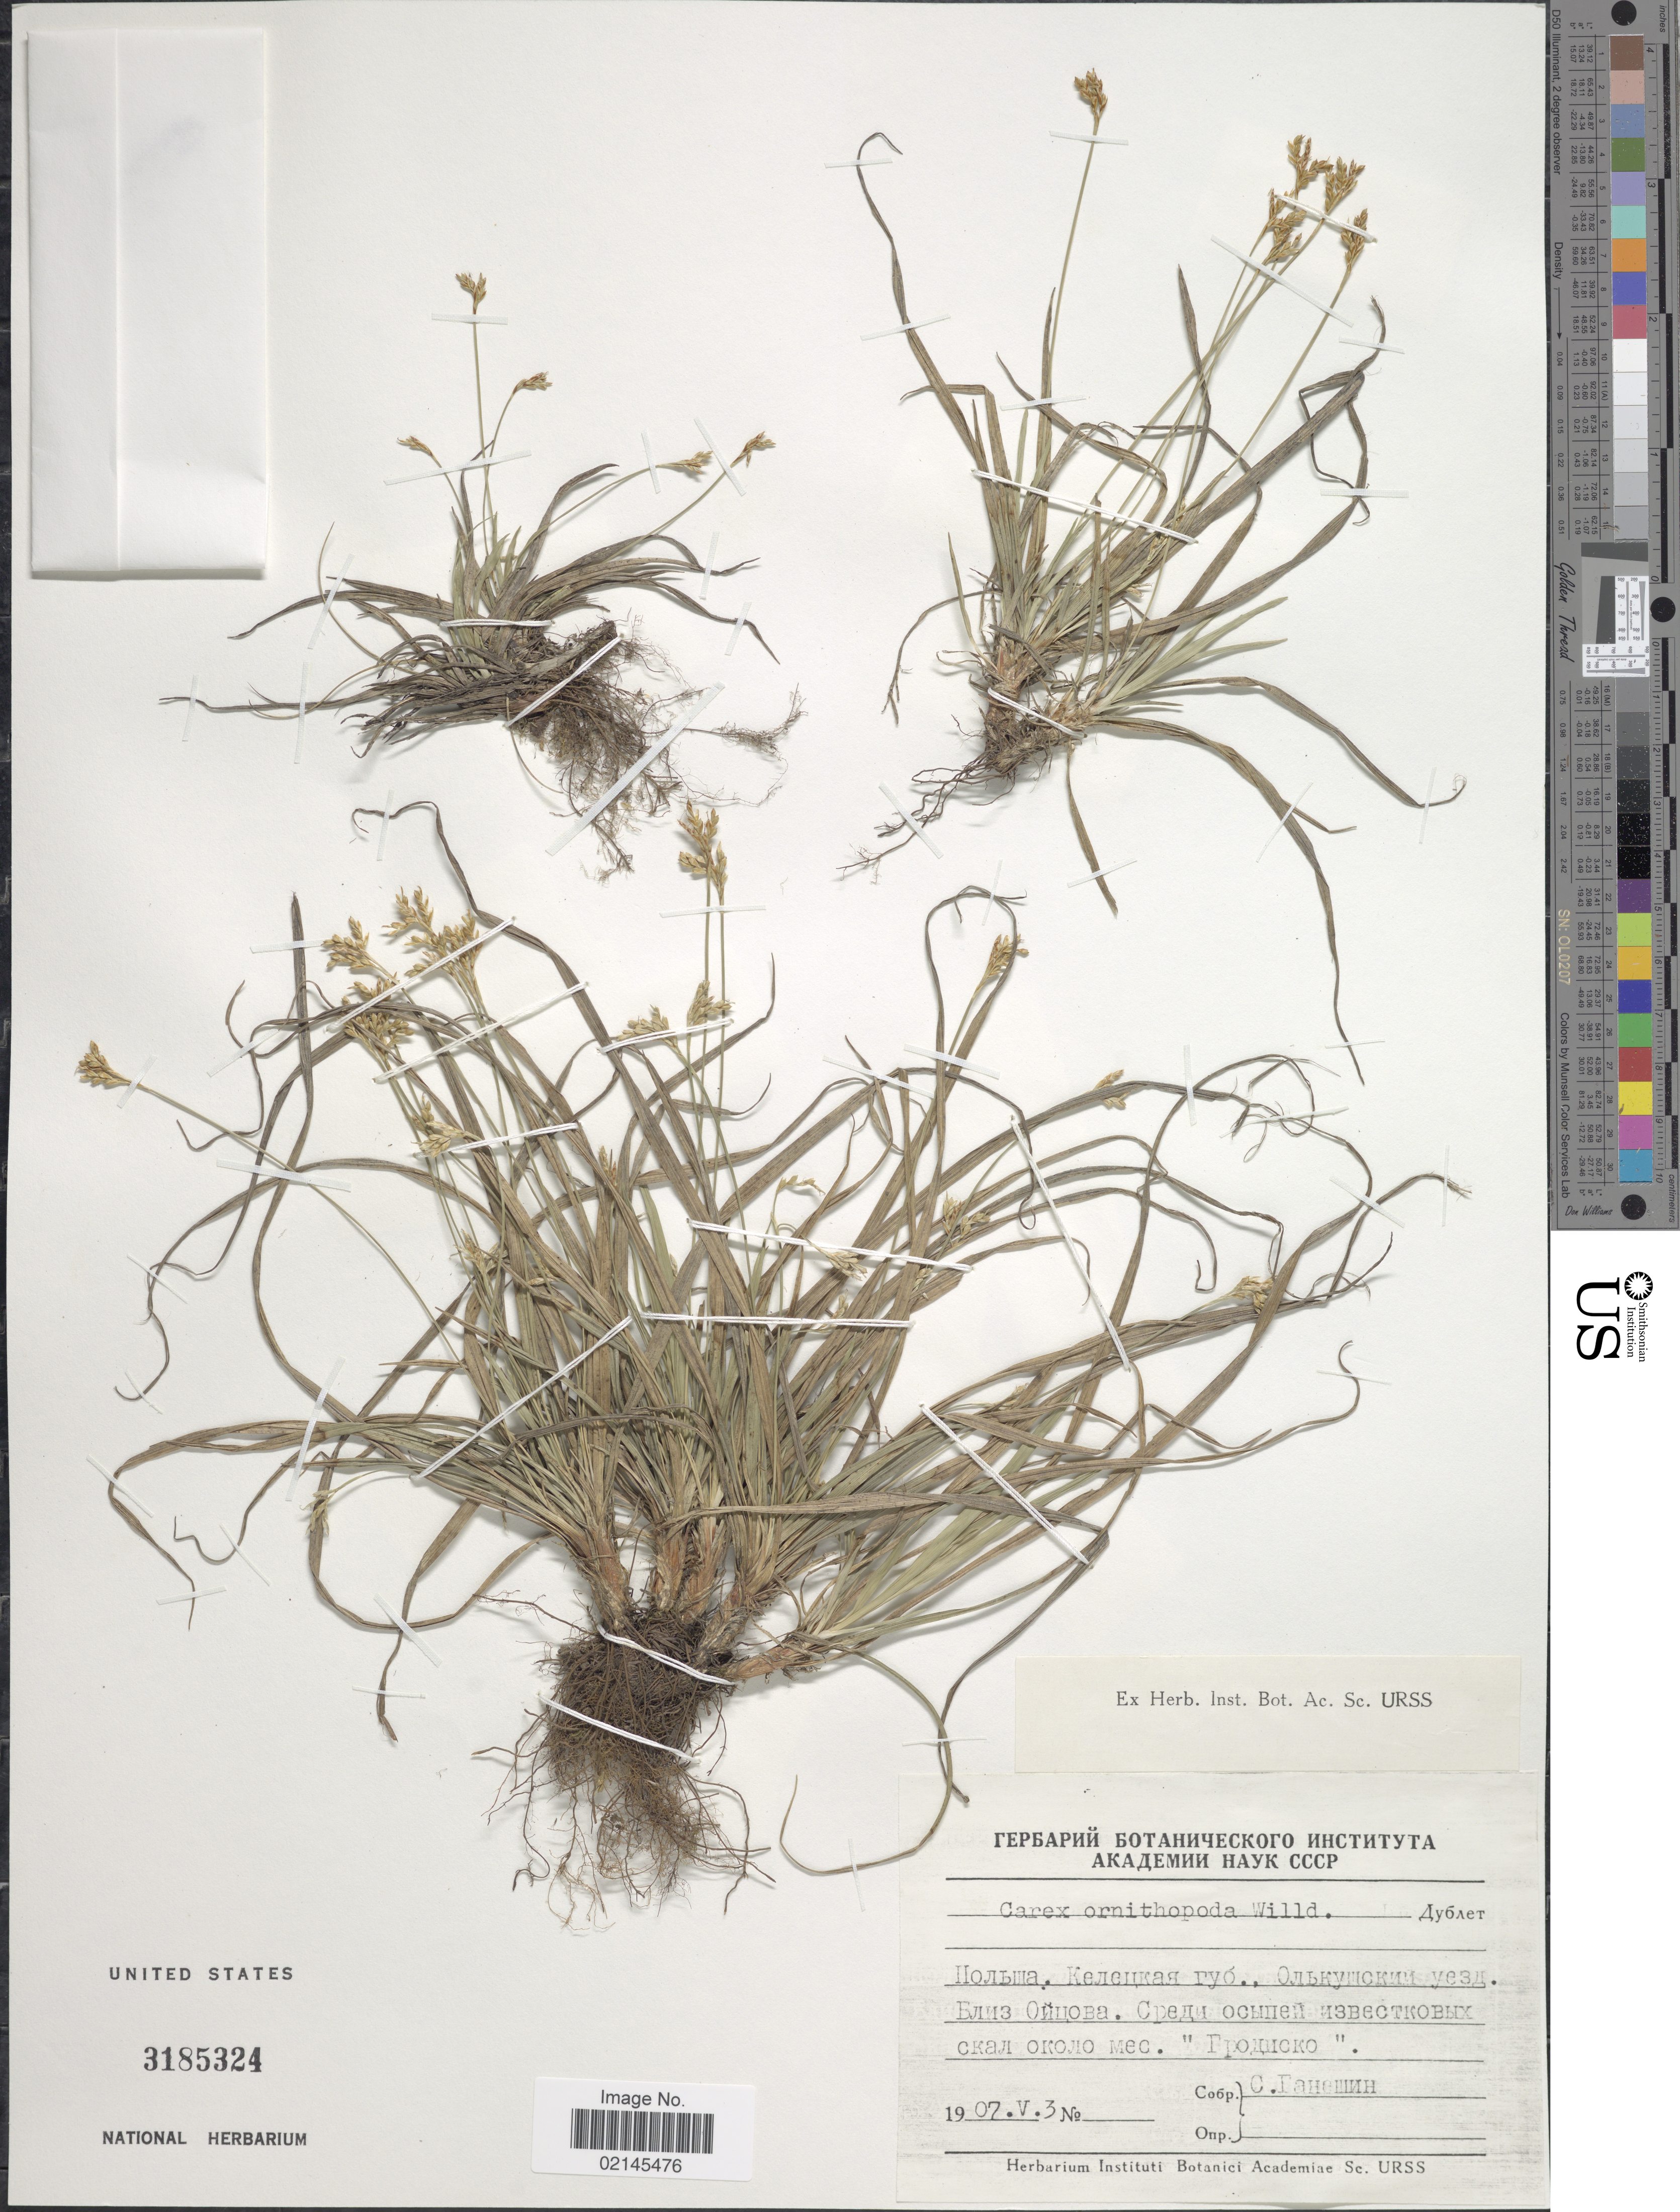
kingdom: Plantae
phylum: Tracheophyta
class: Liliopsida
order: Poales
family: Cyperaceae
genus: Carex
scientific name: Carex ornithopoda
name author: Willd.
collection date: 1907-05-03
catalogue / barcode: US 3185324